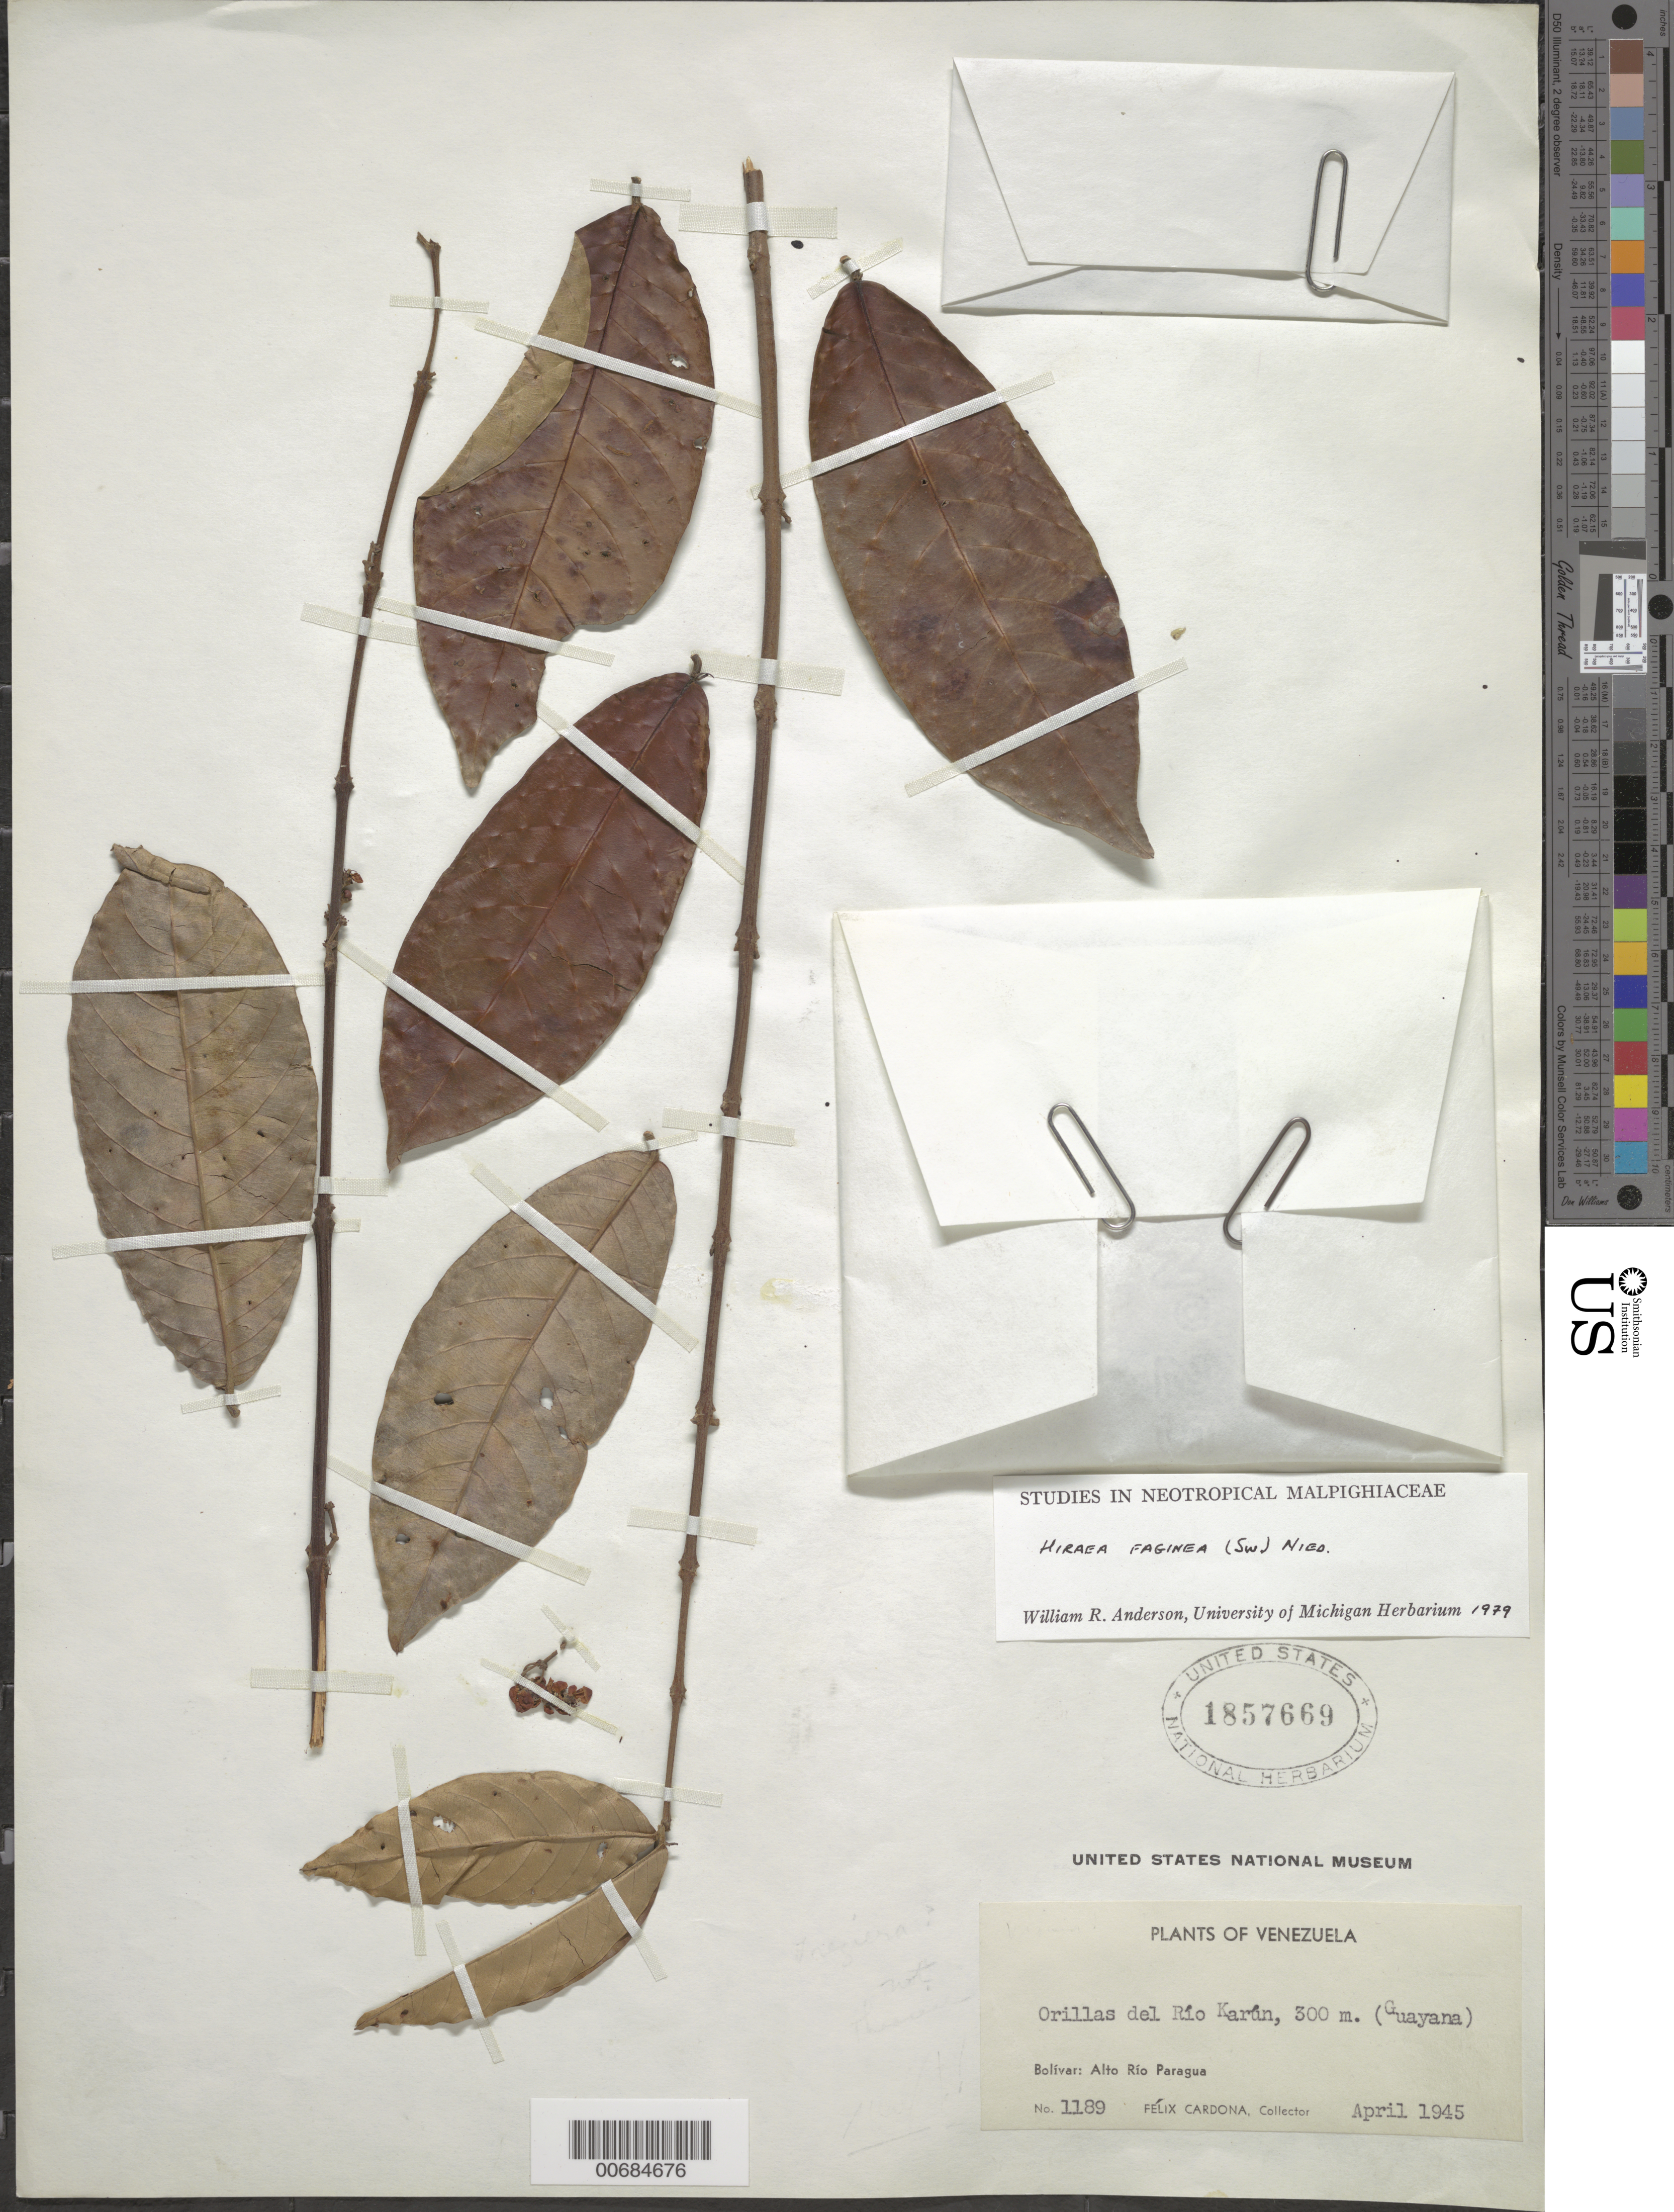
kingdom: Plantae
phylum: Tracheophyta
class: Magnoliopsida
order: Malpighiales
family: Malpighiaceae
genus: Hiraea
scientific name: Hiraea faginea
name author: (Sw.) Nied.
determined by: Anderson, W. R., (MICH), University of Michigan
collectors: F. Cardona Puig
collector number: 1189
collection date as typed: Apr-45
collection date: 1945-04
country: Venezuela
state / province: Bolívar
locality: Alto Río Paragua, Río Karún (Guayana)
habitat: Riverbank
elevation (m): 300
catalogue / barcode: US 1857669